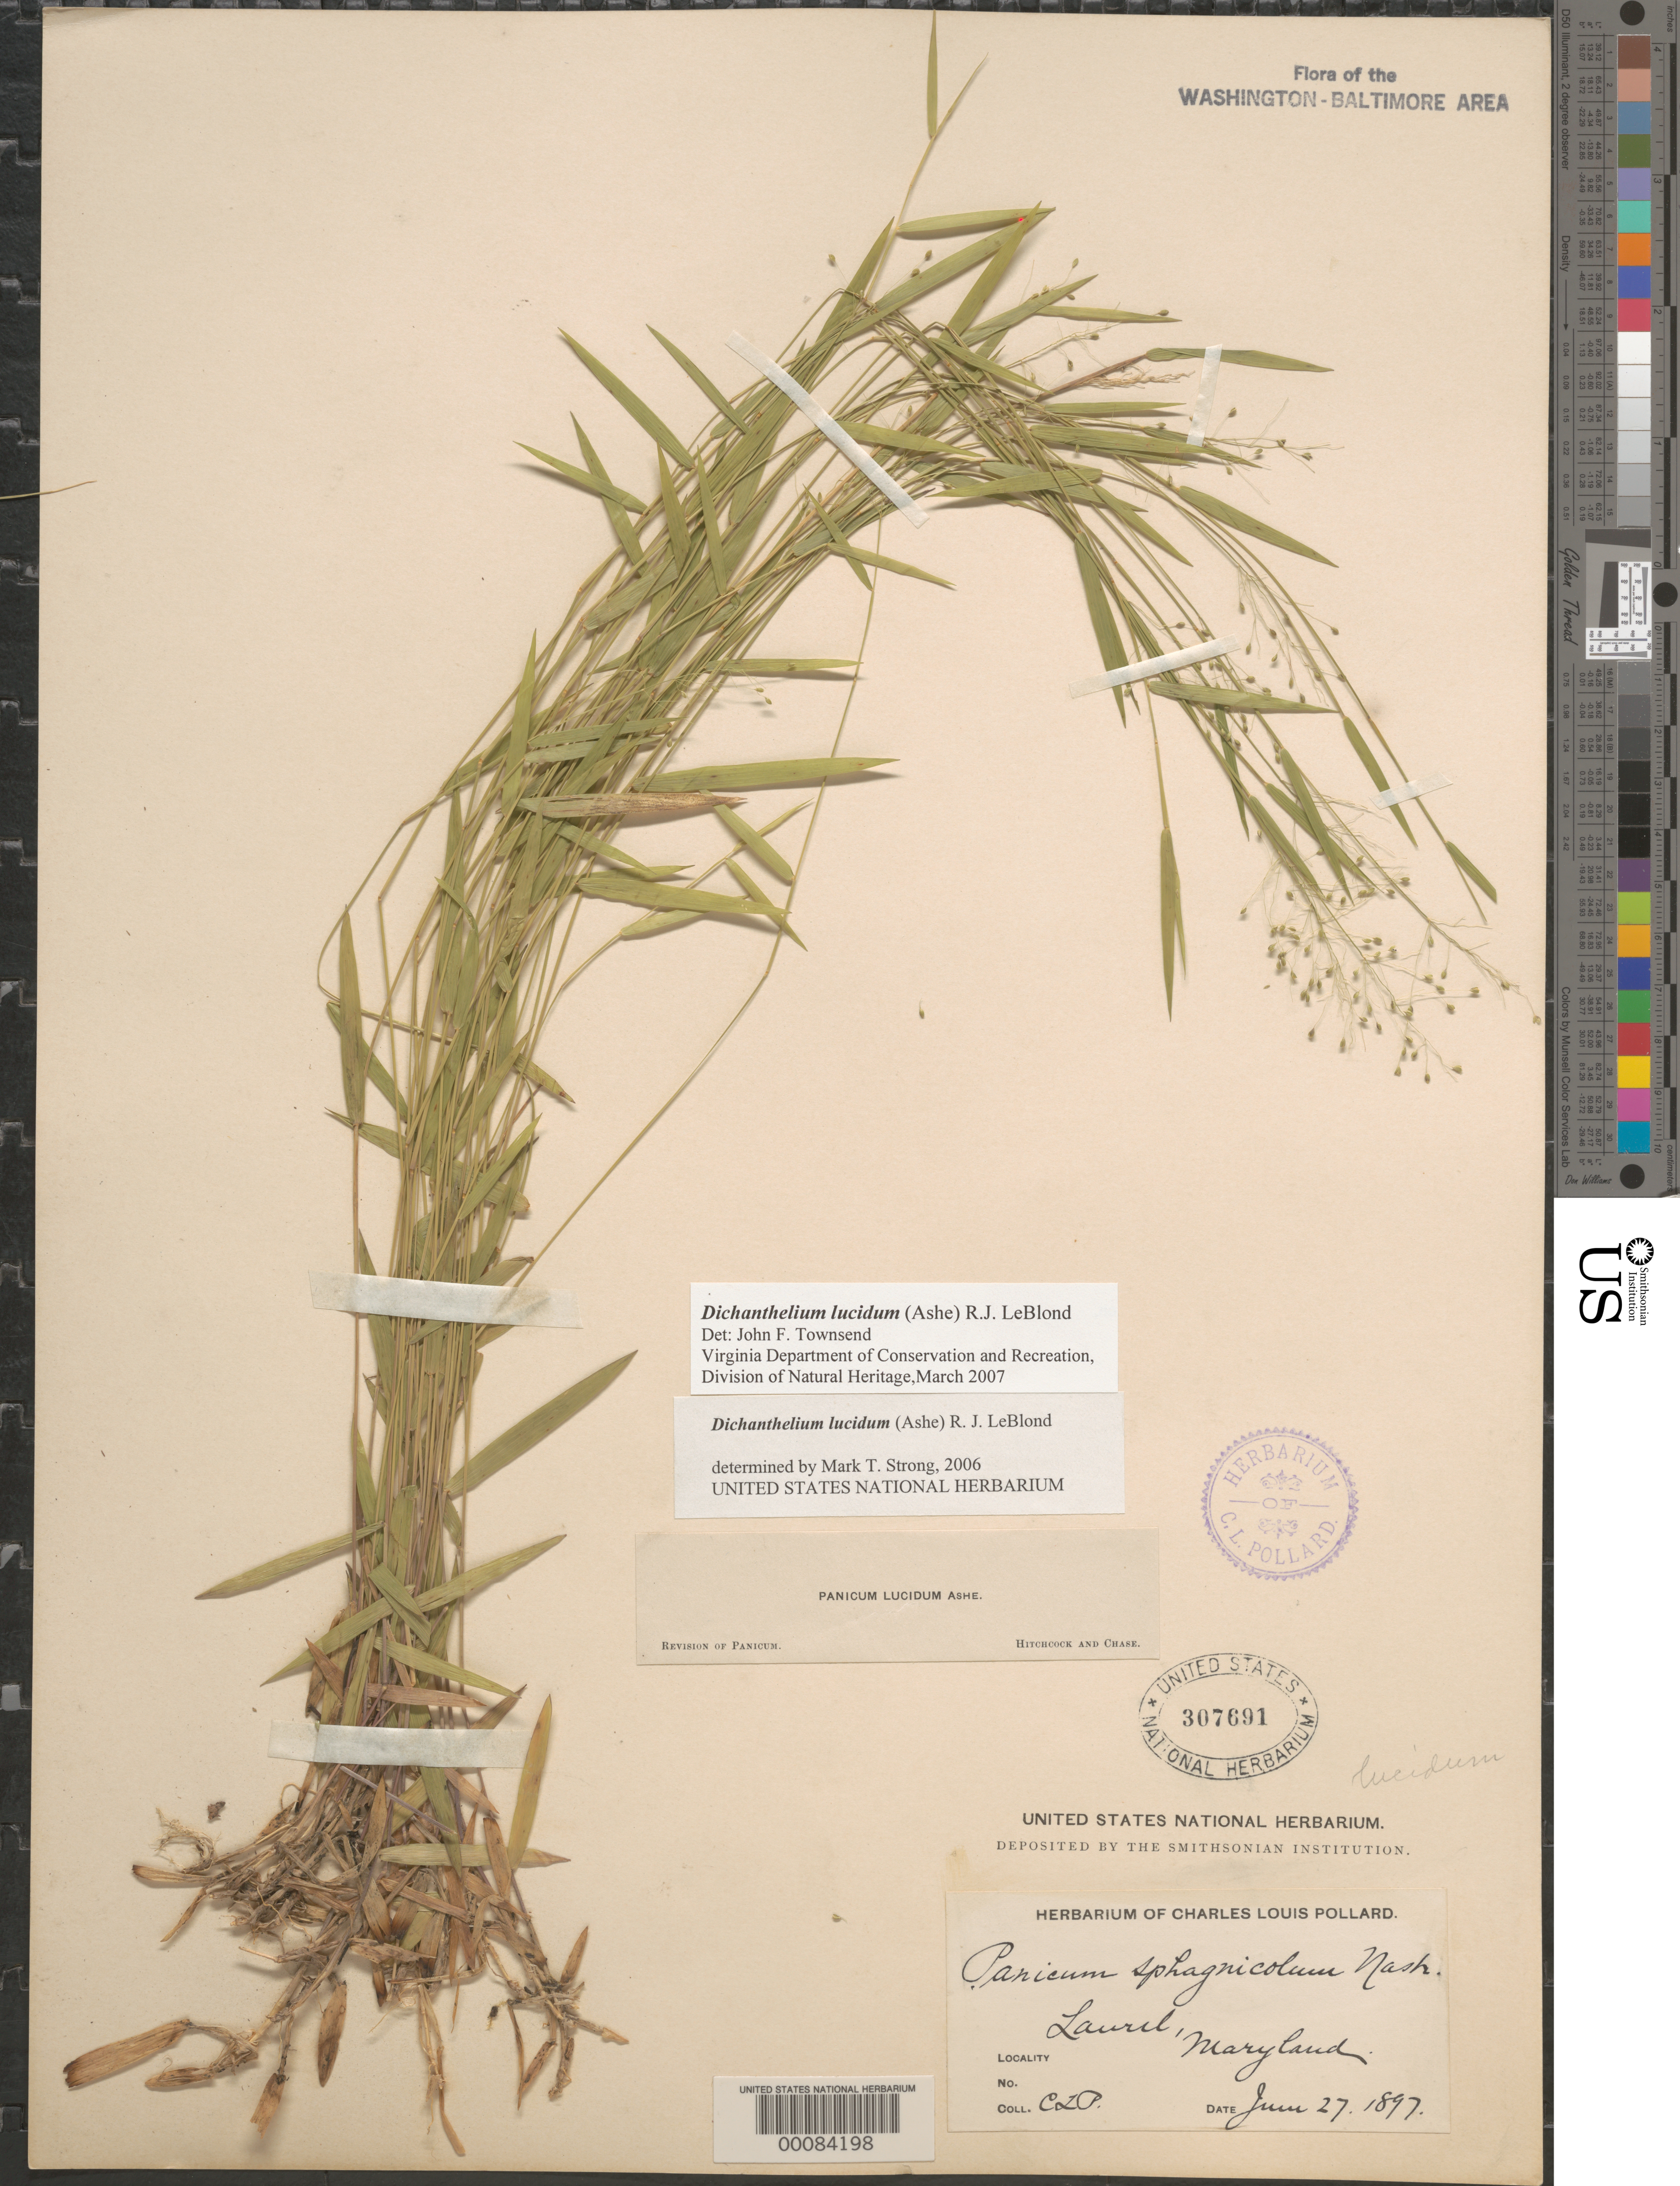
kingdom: Plantae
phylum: Tracheophyta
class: Liliopsida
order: Poales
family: Poaceae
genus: Dichanthelium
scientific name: Dichanthelium dichotomum var. dichotomum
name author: (L.) Gould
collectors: C. L. Pollard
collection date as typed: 27 Jun 1897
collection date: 1897-06-27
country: United States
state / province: Maryland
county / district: Prince George's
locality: Laurel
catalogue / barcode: US 307691